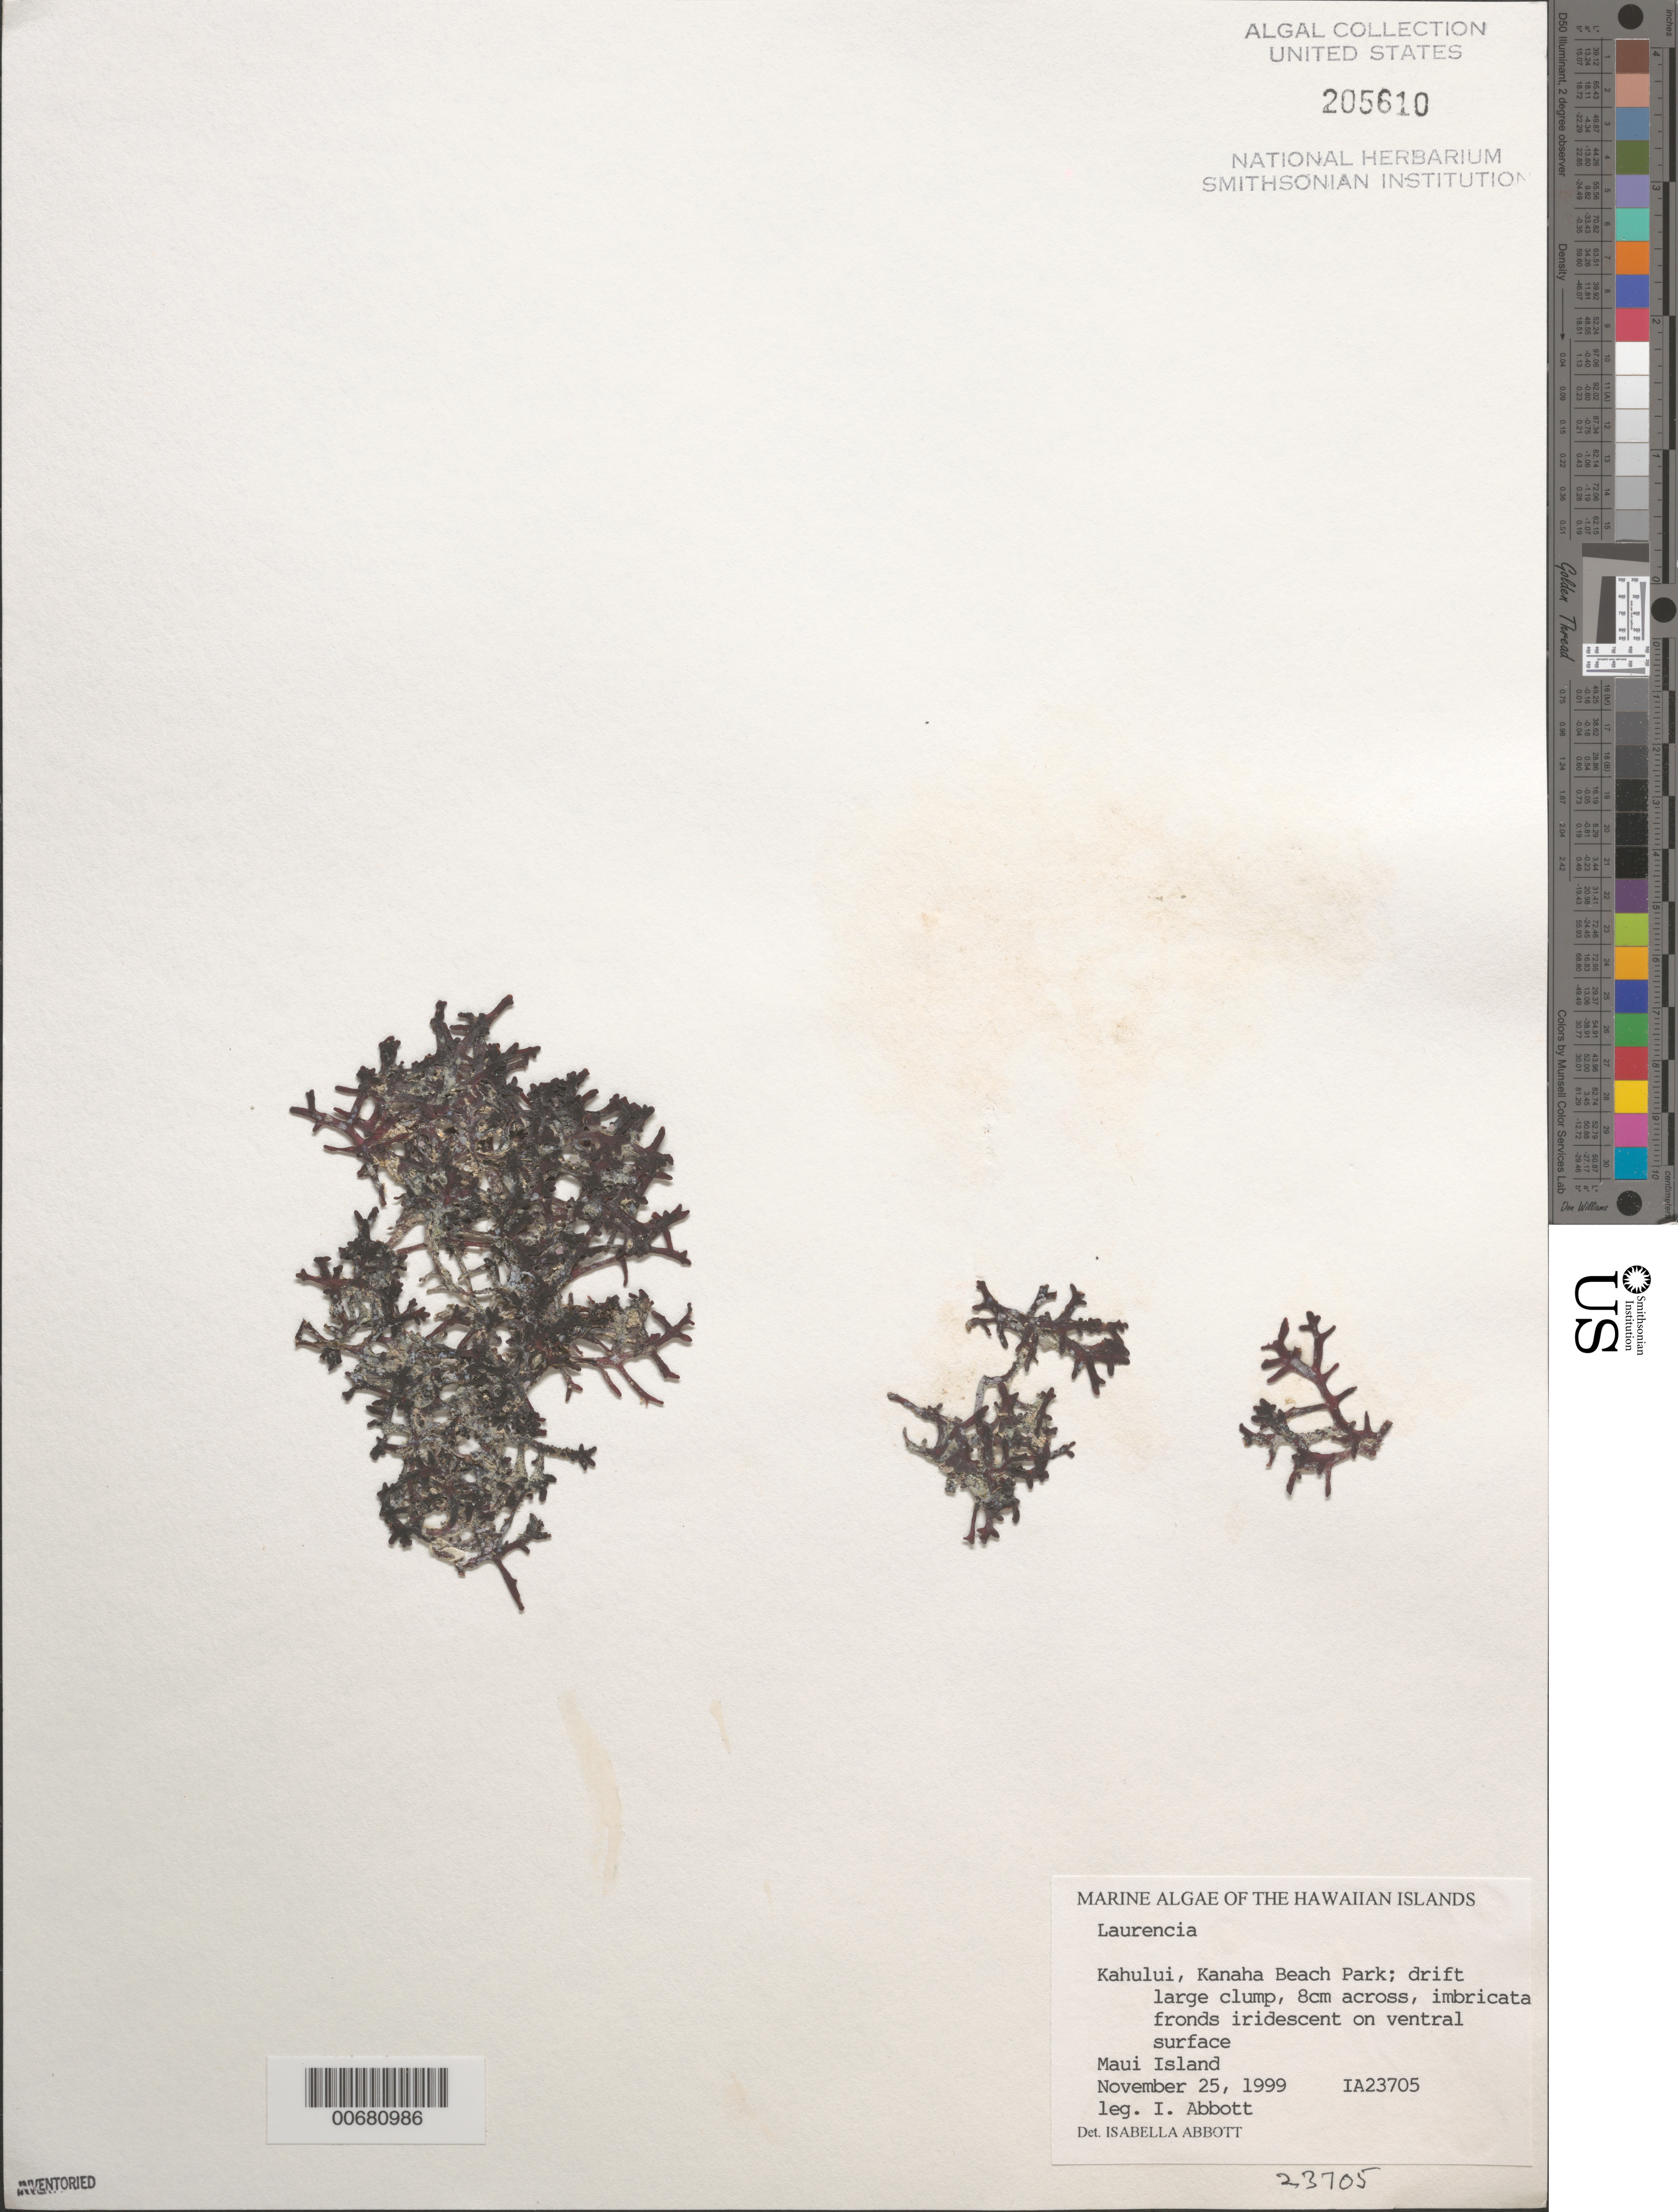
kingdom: Plantae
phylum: Rhodophyta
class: Florideophyceae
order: Ceramiales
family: Rhodomelaceae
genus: Laurencia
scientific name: Laurencia sp.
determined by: Abbott, Isabella A.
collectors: I. A. Abbott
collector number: IAA 23705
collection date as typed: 25 Nov 1999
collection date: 1999-11-25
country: United States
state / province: Hawaii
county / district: Maui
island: Maui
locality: Kanaha Beach Park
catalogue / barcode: US 205610